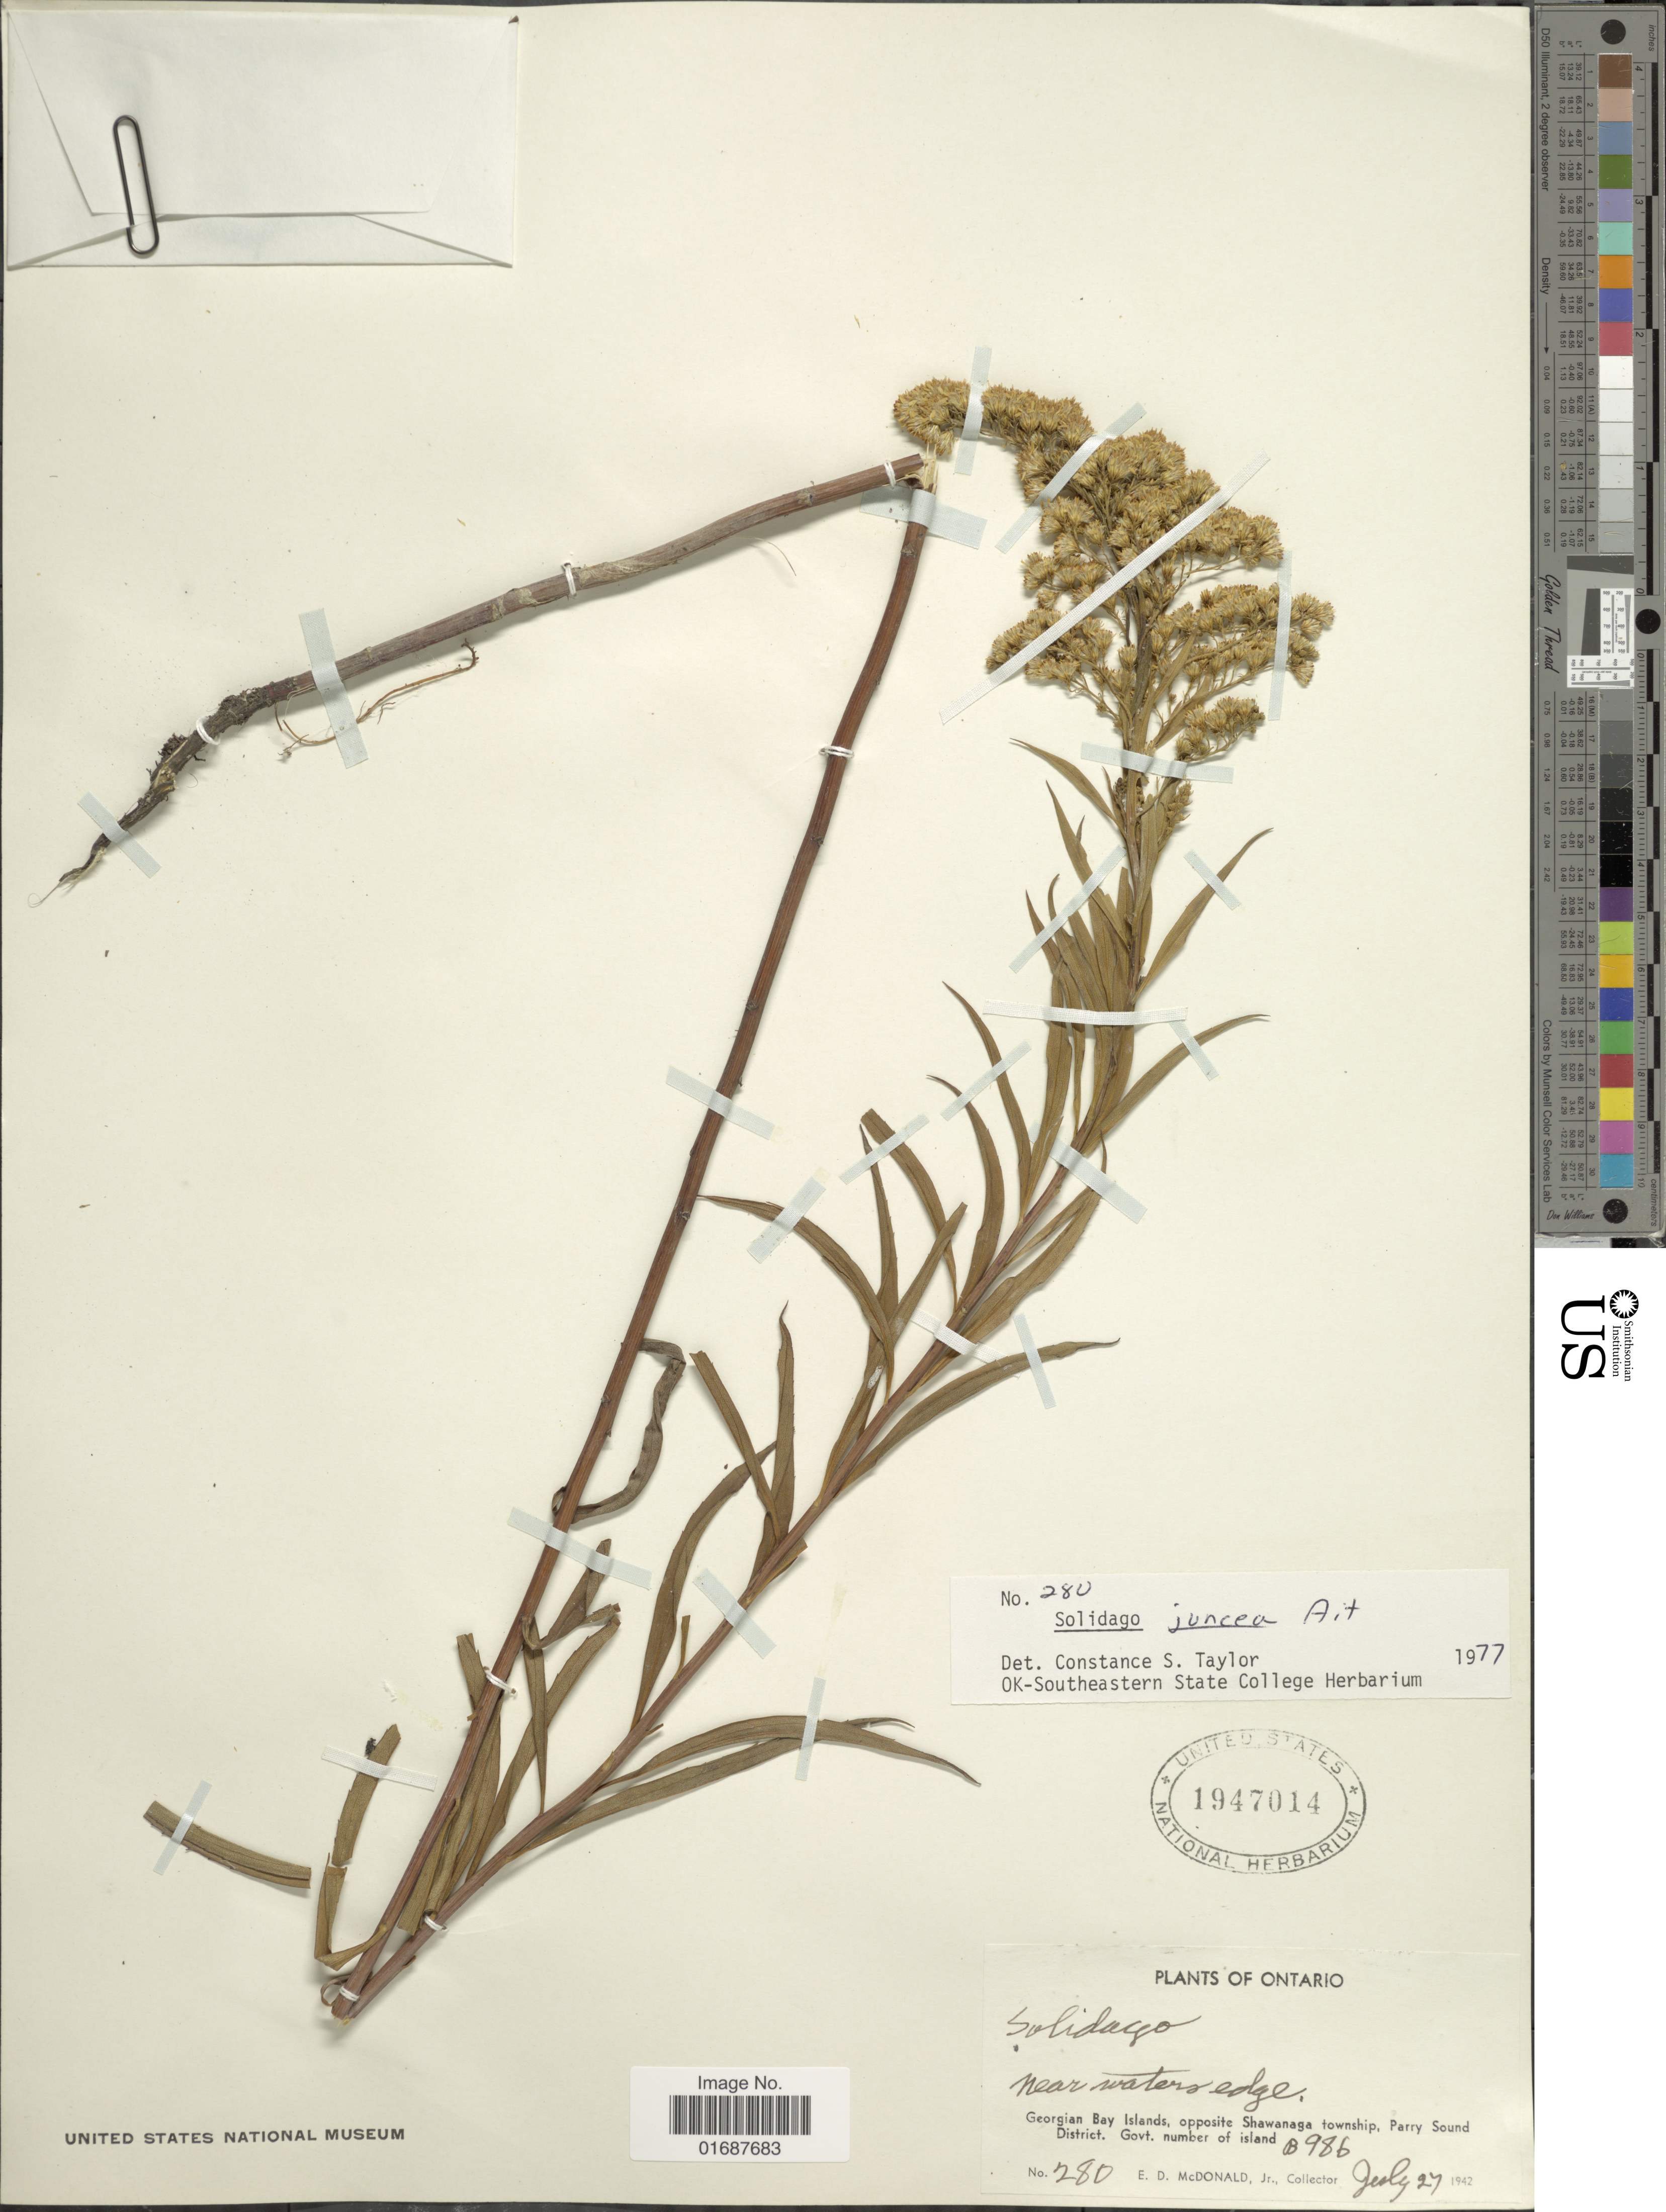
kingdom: Plantae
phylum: Tracheophyta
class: Magnoliopsida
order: Asterales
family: Asteraceae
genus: Solidago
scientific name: Solidago juncea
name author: Aiton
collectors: E. D. McDonald Jr.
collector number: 280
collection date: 1942-07-27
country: Canada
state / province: Ontario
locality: Georgian Bay Islands, opposite Shawanaga township, Parry Sound District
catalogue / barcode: US 1947014